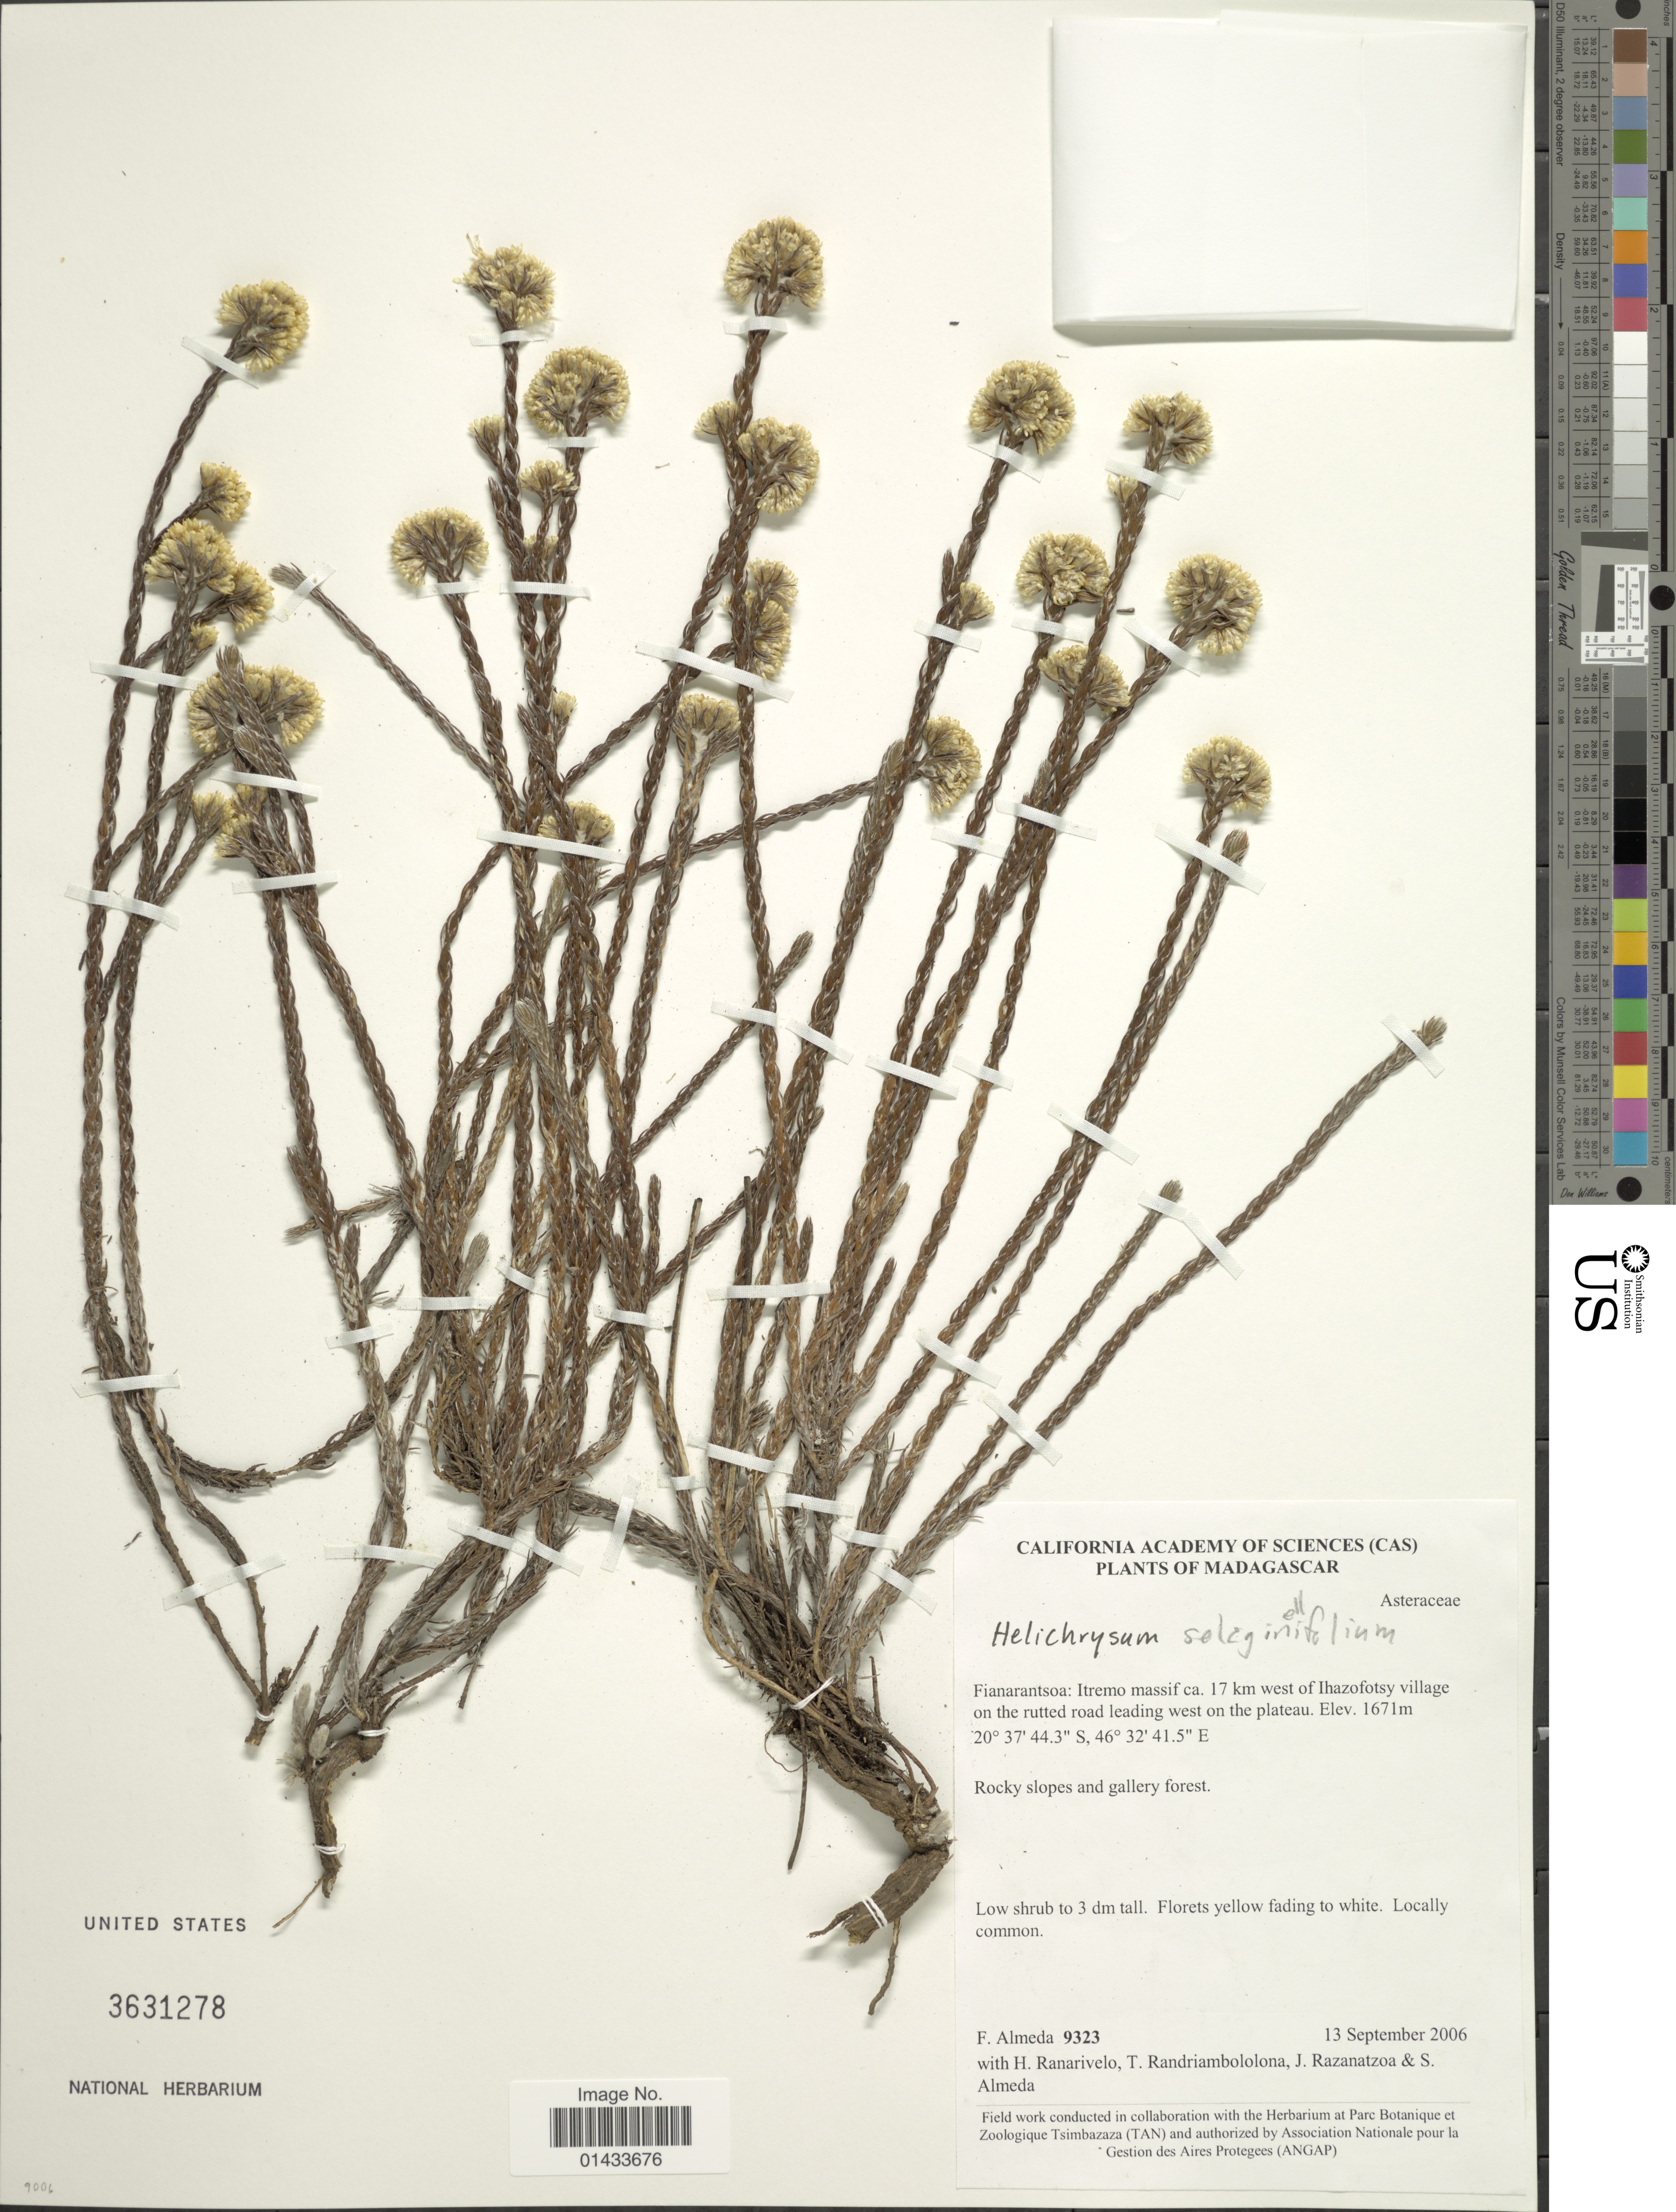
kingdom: Plantae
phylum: Tracheophyta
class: Magnoliopsida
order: Asterales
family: Asteraceae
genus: Helichrysum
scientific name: Helichrysum selaginifolium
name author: (Bojer ex DC.) R. Vig. & Humbert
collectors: F. Almeda, H. Ranarivelo, T. Randriambololona, J. Razanatsoa & S. Almeda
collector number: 9323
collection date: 2006-09-13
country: Madagascar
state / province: Amoron'i Mania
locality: Fianarantsoa: Otremo massif, 17 km west of Ihazofotsy village on the rutted road leading west on the plateau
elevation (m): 1671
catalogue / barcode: US 361278